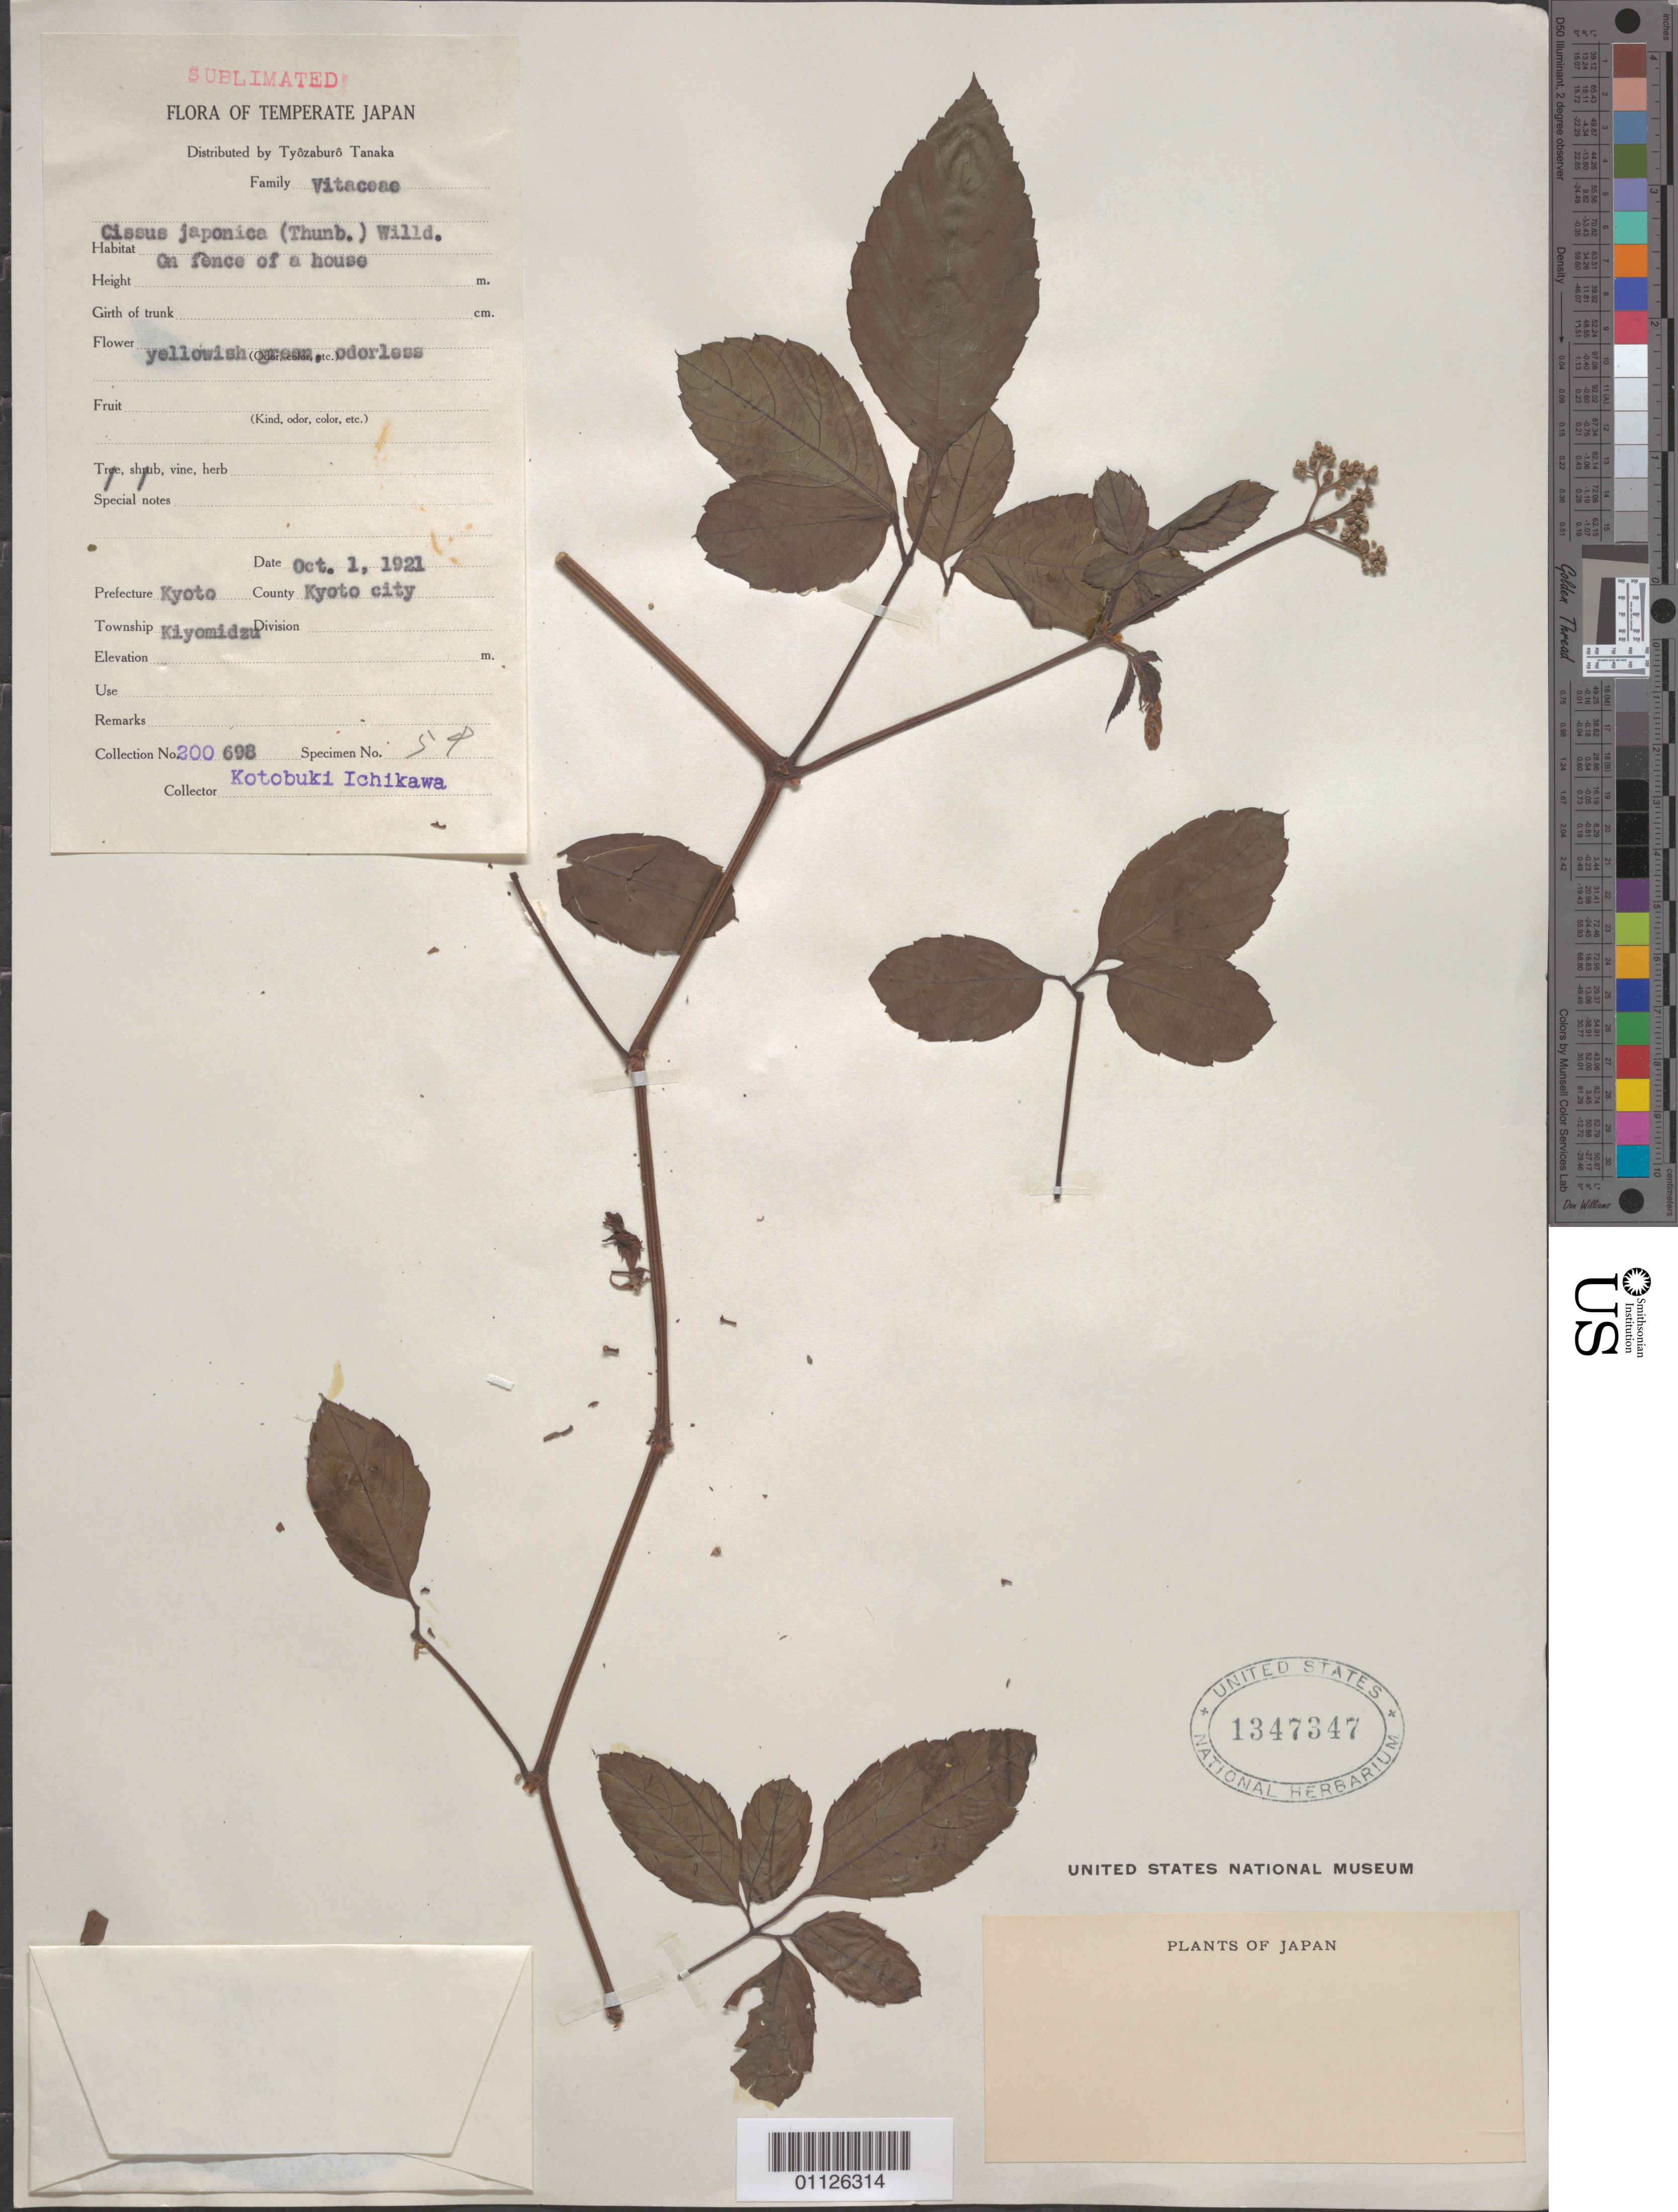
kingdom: Plantae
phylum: Tracheophyta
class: Magnoliopsida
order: Vitales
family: Vitaceae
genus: Causonis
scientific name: Causonis japonica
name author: (Thunb.) Raf.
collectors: K. Ichikawa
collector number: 200 698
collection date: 1921-10-01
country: Japan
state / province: Kyoto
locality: Kiyomidzu.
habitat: On fence of a house.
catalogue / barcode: US 1347347